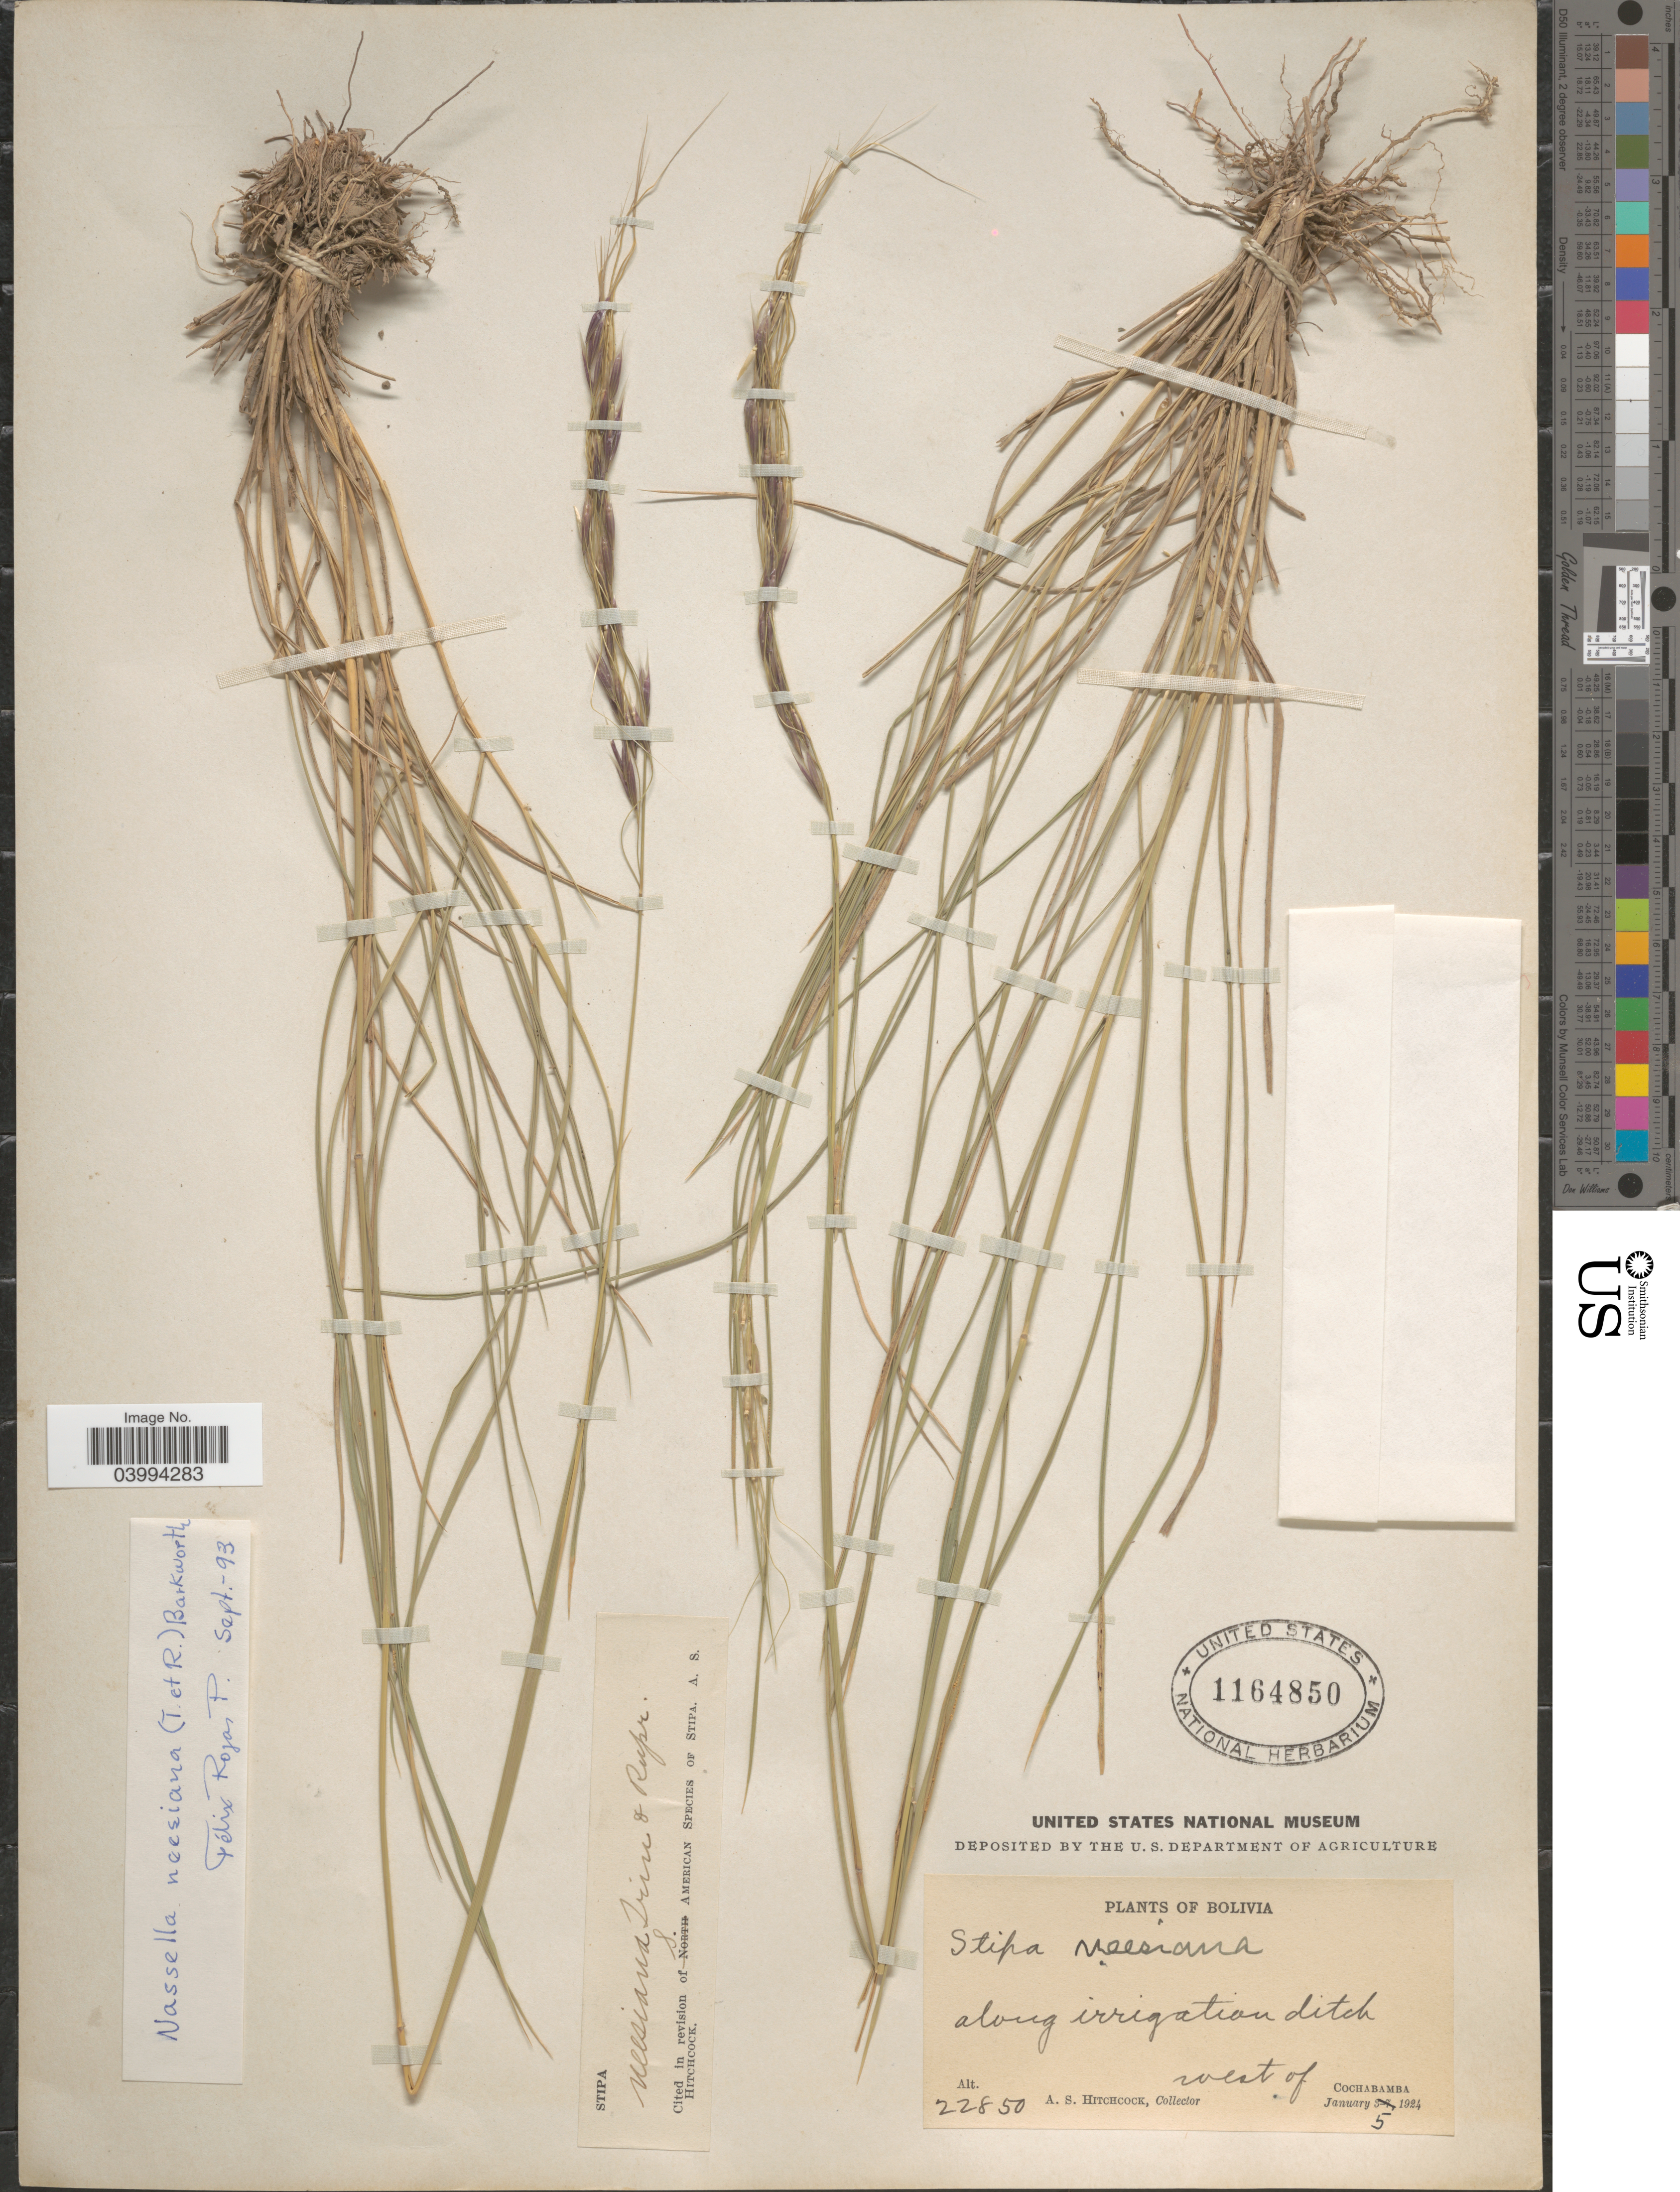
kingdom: Plantae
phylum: Tracheophyta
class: Liliopsida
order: Poales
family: Poaceae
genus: Nassella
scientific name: Nassella neesiana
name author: (Trin. & Rupr.) Barkworth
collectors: A. S. Hitchcock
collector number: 22850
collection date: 1924-01-05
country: Bolivia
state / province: Cochabamba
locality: Along irrigation ditch. West of Cochabamba.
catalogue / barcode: US 1164850